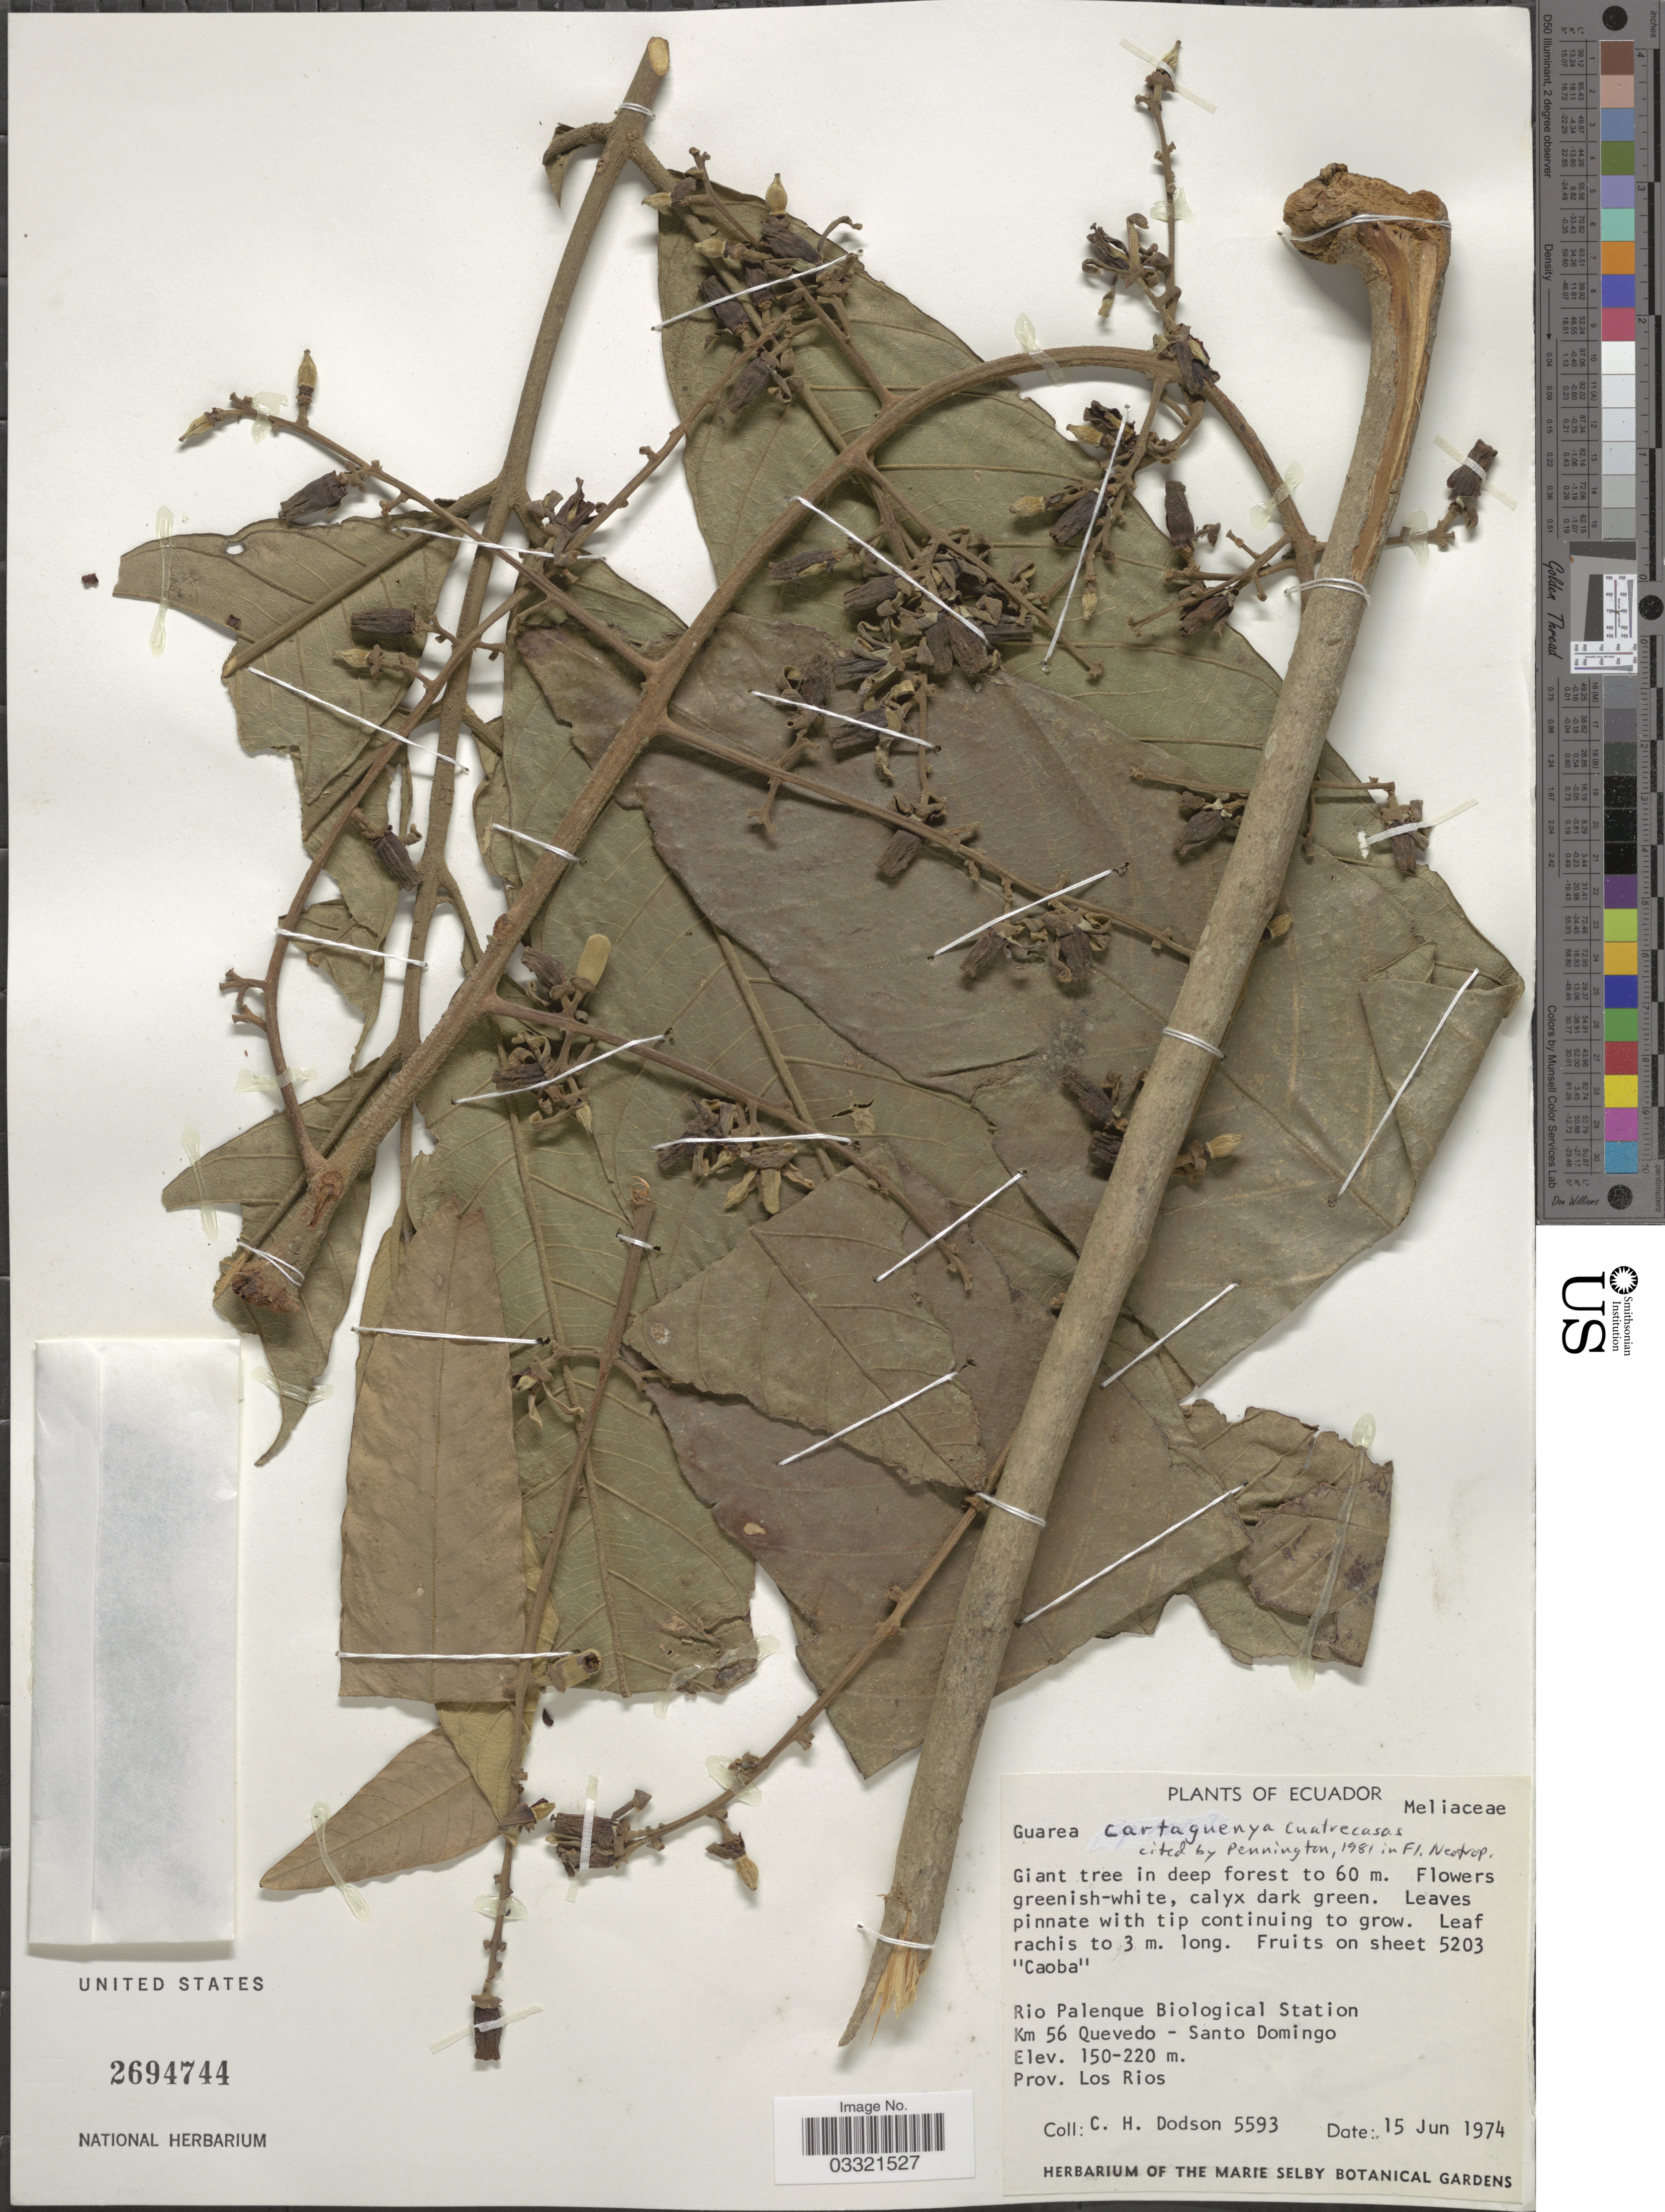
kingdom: Plantae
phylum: Tracheophyta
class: Magnoliopsida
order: Sapindales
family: Meliaceae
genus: Guarea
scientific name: Guarea cartaguenya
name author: Cuatrec.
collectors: C. H. Dodson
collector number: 5593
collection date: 1974-06-15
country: Ecuador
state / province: Los Ríos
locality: Rio Palenque Biological Station Km 56 Quevedo - Santo Domingo.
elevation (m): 150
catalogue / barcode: US 2694744